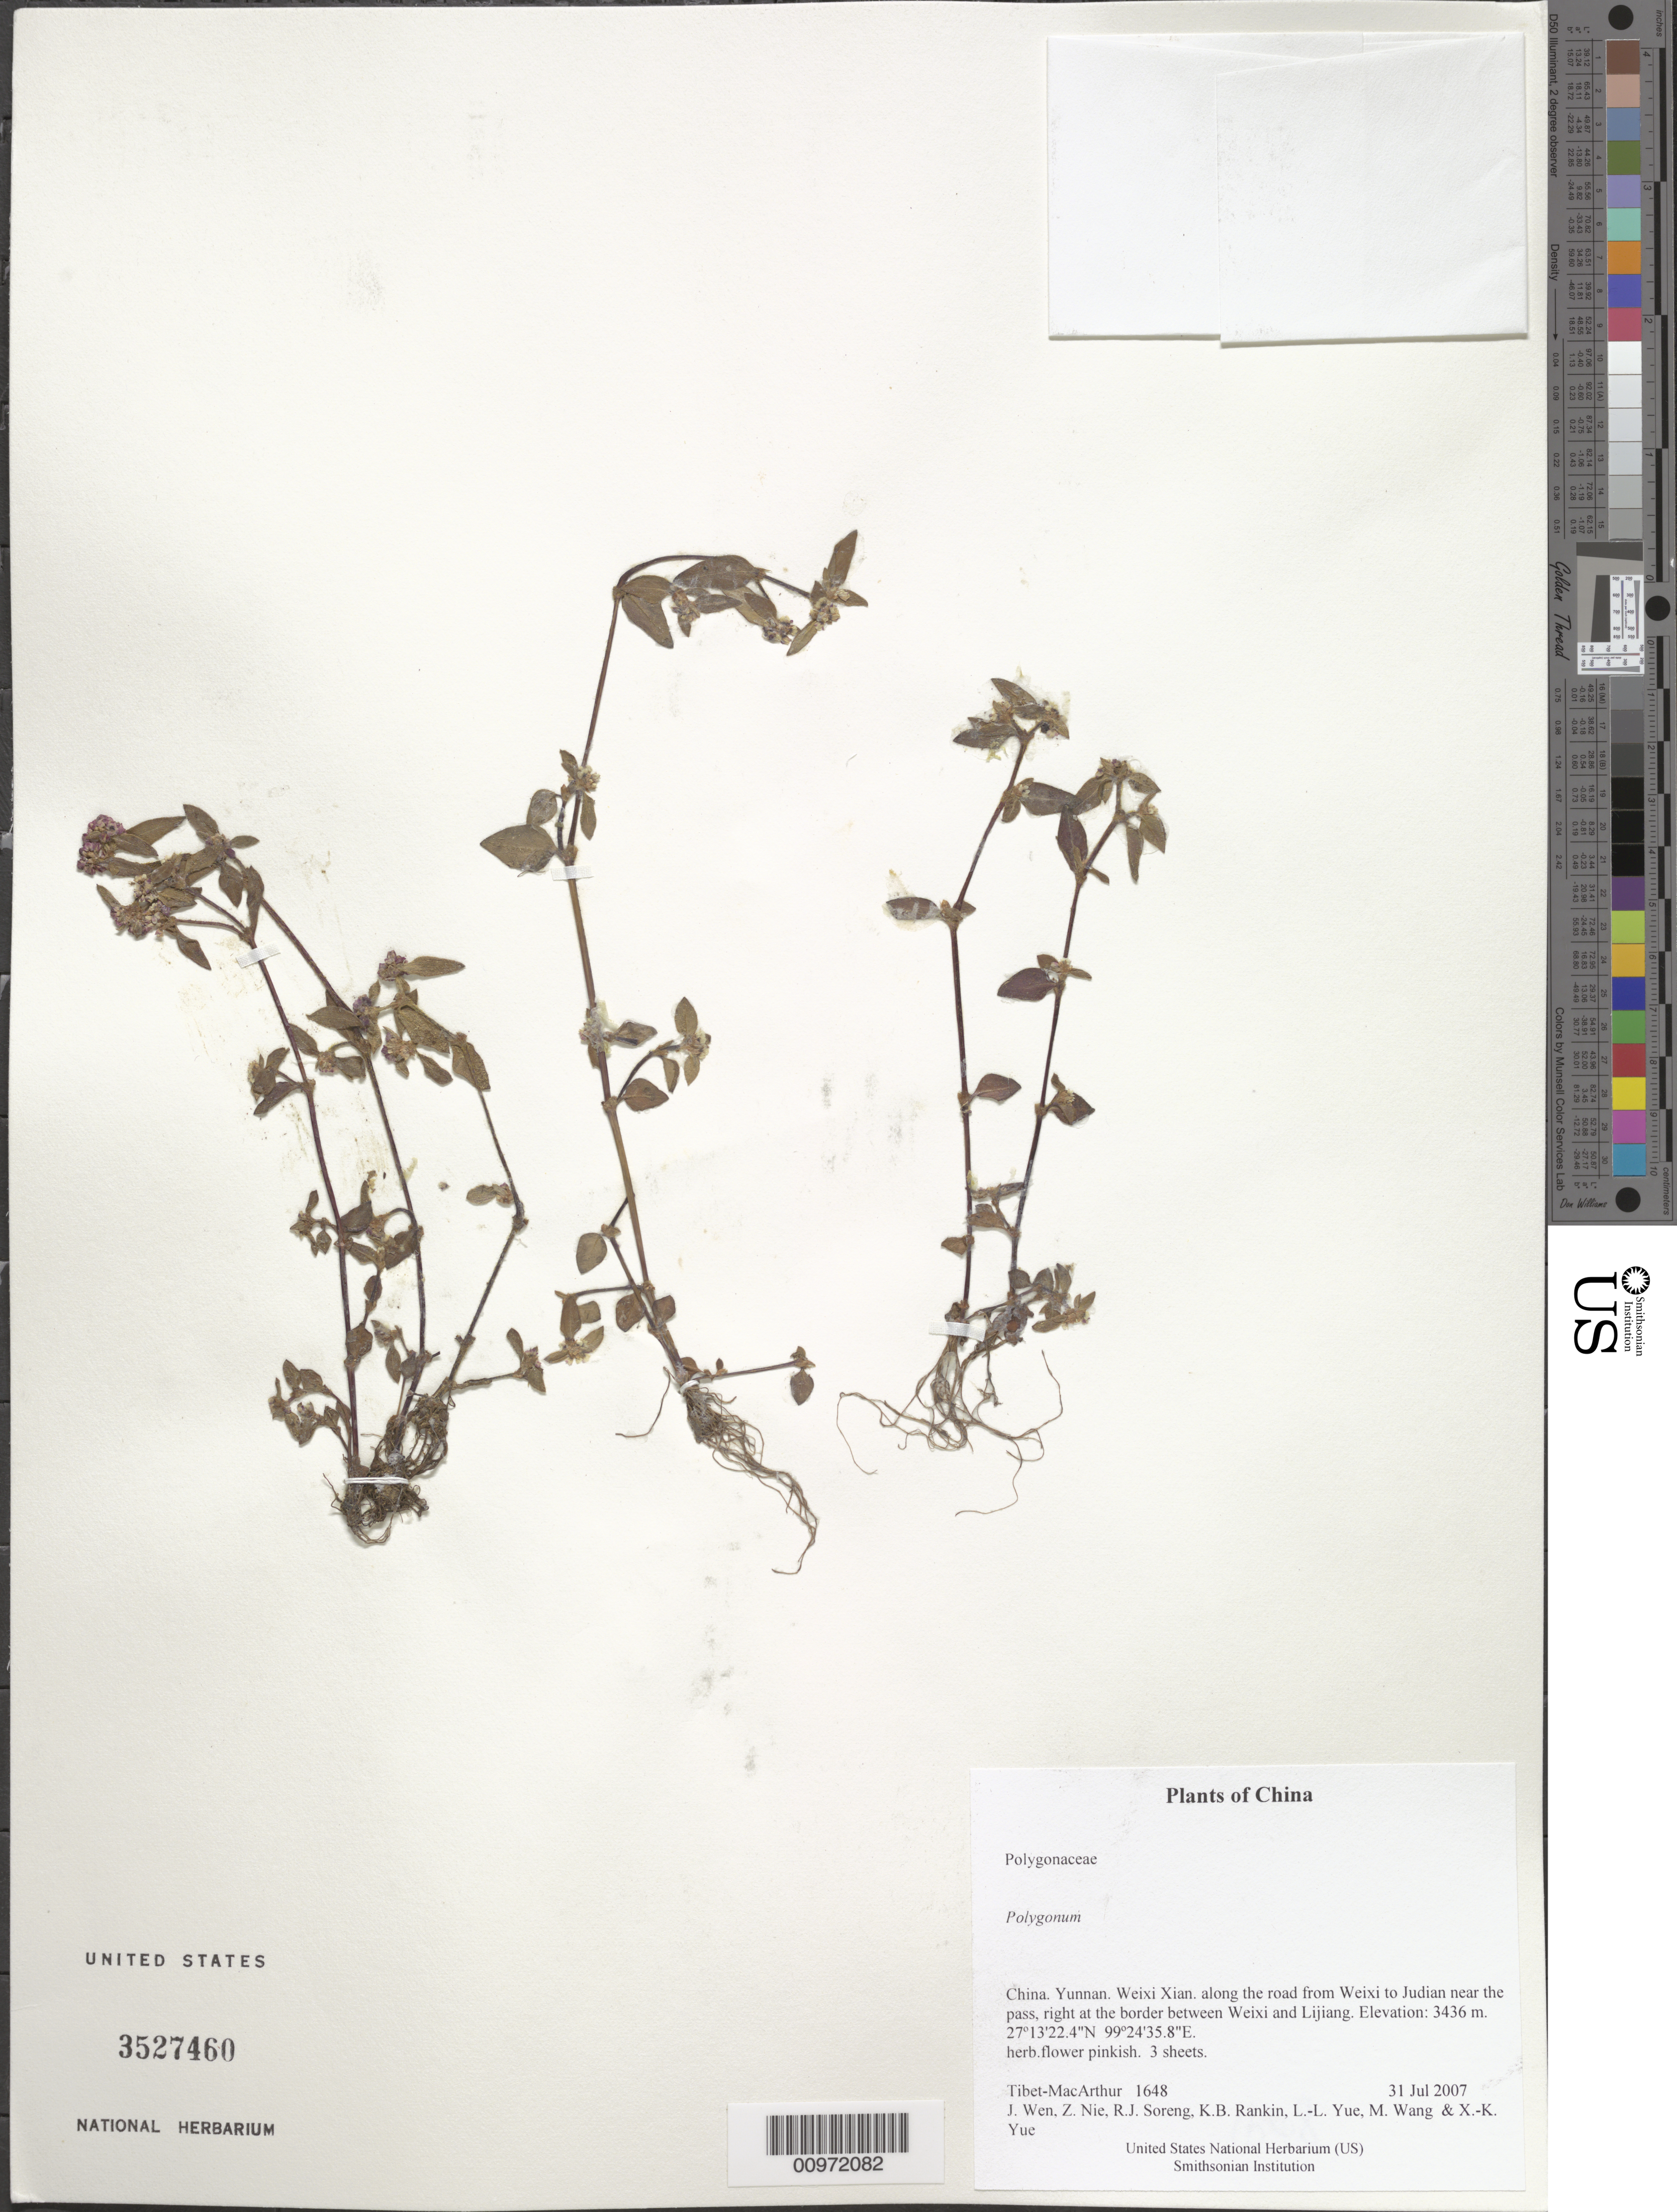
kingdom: Plantae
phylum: Tracheophyta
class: Magnoliopsida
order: Caryophyllales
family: Polygonaceae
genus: Polygonum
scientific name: Polygonum sp.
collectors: Tibet-MacArthur, J. Wen, Z. Nie, R. J. Soreng, K. Rankin, L. Yue, M. Wang & X. Yue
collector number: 1648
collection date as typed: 31 Jul 2007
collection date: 2007-07-31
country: China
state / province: Yunnan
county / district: Weixi Xian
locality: along the road from Weixi to Judian near the pass, right at the border between Weixi and Lijiang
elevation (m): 3436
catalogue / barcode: US 3527460